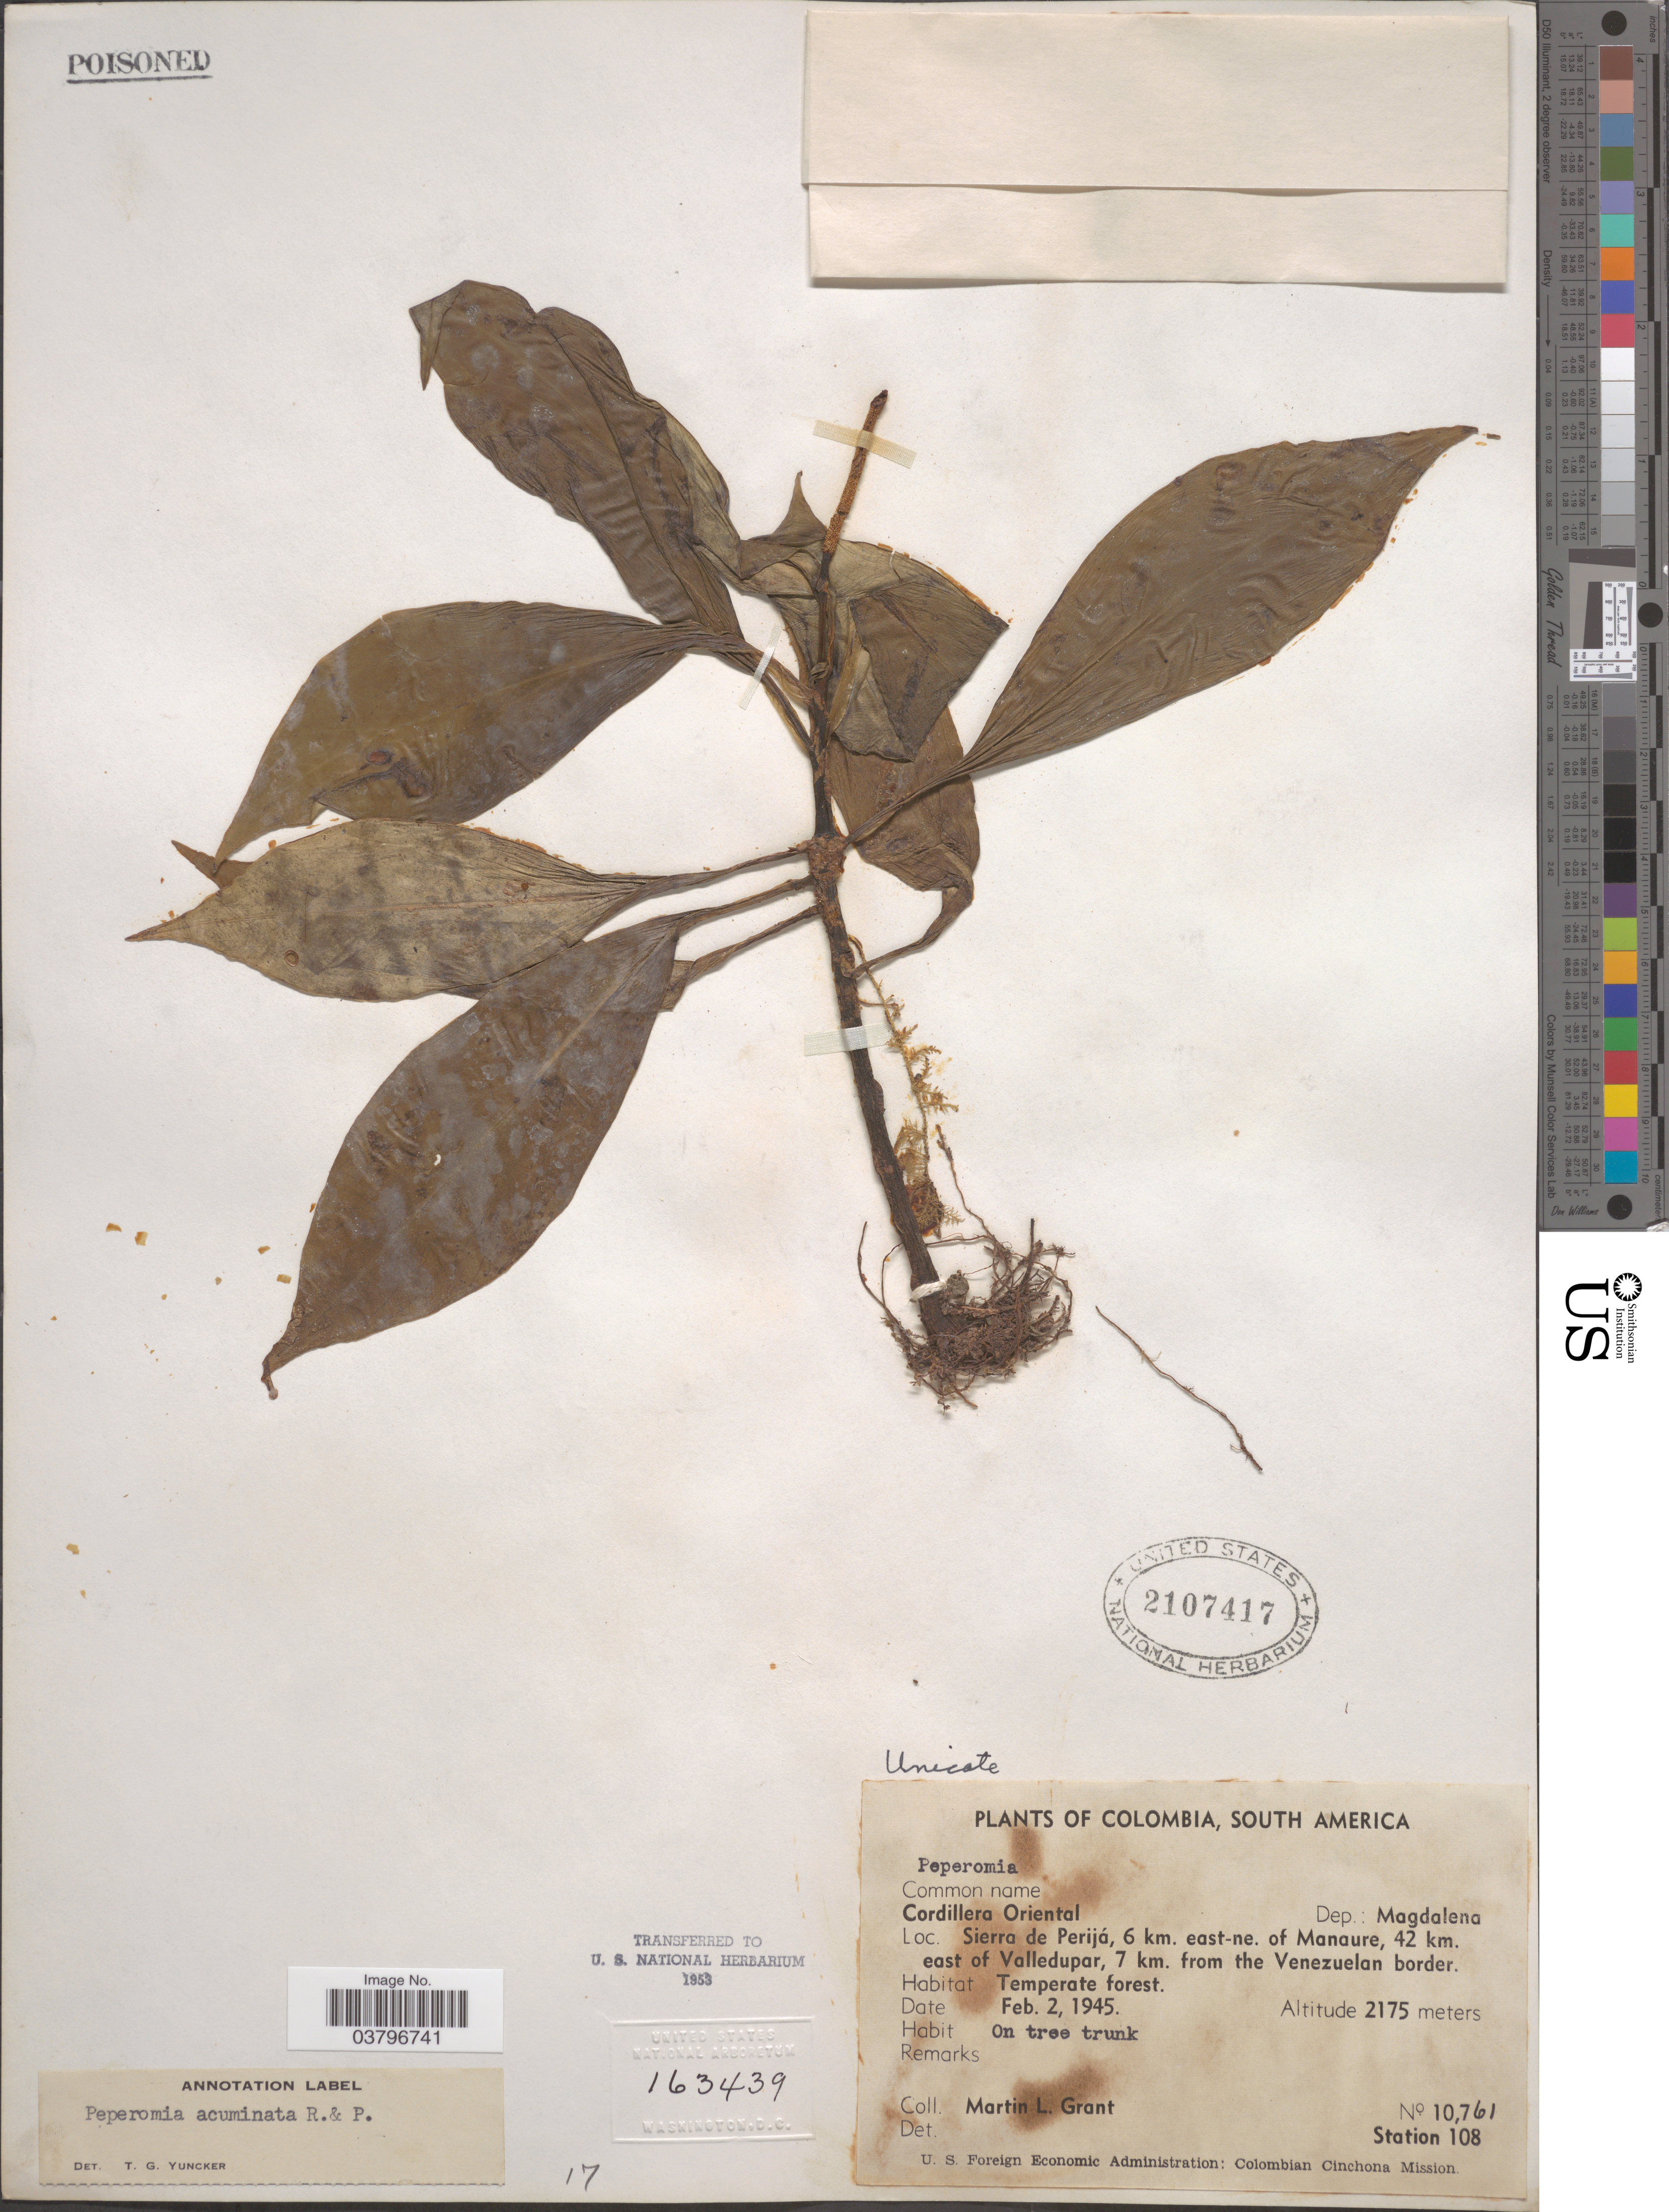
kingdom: Plantae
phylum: Tracheophyta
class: Magnoliopsida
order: Piperales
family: Piperaceae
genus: Peperomia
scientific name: Peperomia acuminata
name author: Ruiz & Pav.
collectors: M. L. Grant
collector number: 10761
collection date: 1945-02-02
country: Colombia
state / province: Magdalena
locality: Cordillera Oriental. Dep.: Magdalena. Sierra de Perijá, 6 km. east-ne. of Manaure, 42 km. east of Valledupar, 7 km. from the Venezuelan border. Station 108.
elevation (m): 2175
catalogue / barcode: US 2107417